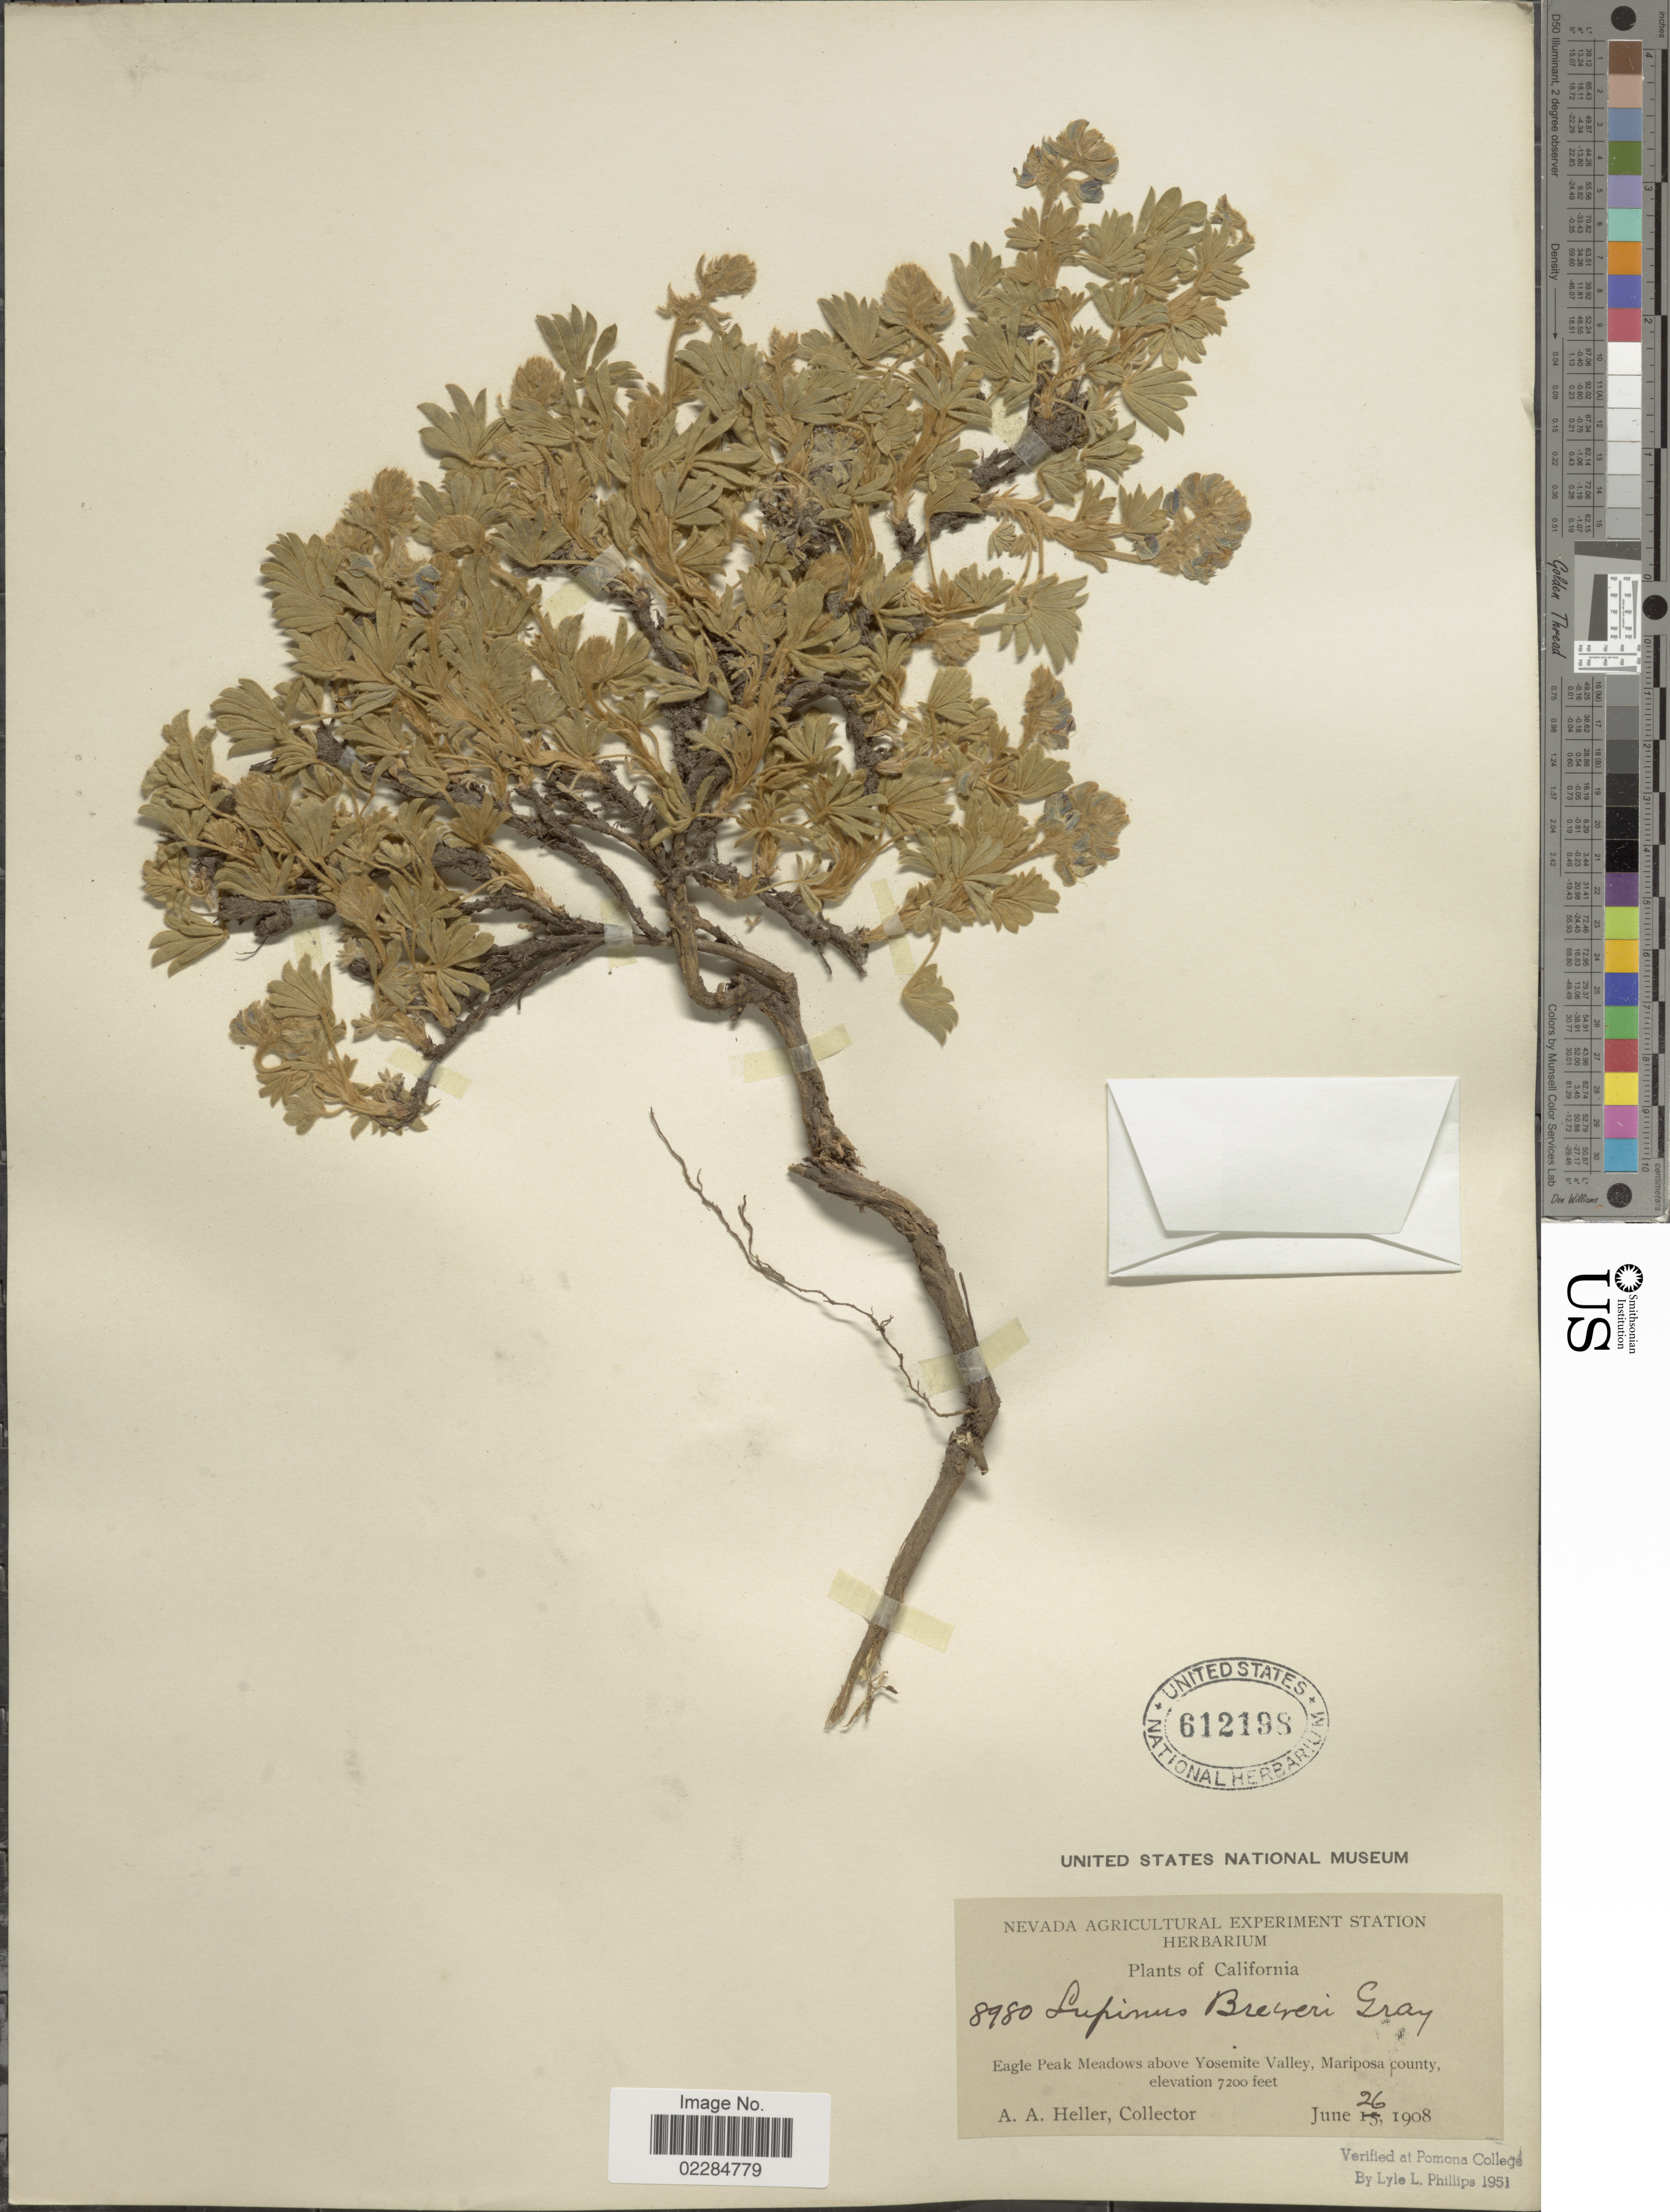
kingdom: Plantae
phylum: Tracheophyta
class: Magnoliopsida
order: Fabales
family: Fabaceae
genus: Lupinus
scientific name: Lupinus breweri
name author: A. Gray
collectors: A. A. Heller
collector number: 8980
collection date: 1908-06-26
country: United States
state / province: California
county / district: Mariposa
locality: Eagle Peak Meadows above Yosemite Valley, Mariposa County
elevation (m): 2195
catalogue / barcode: US 612198